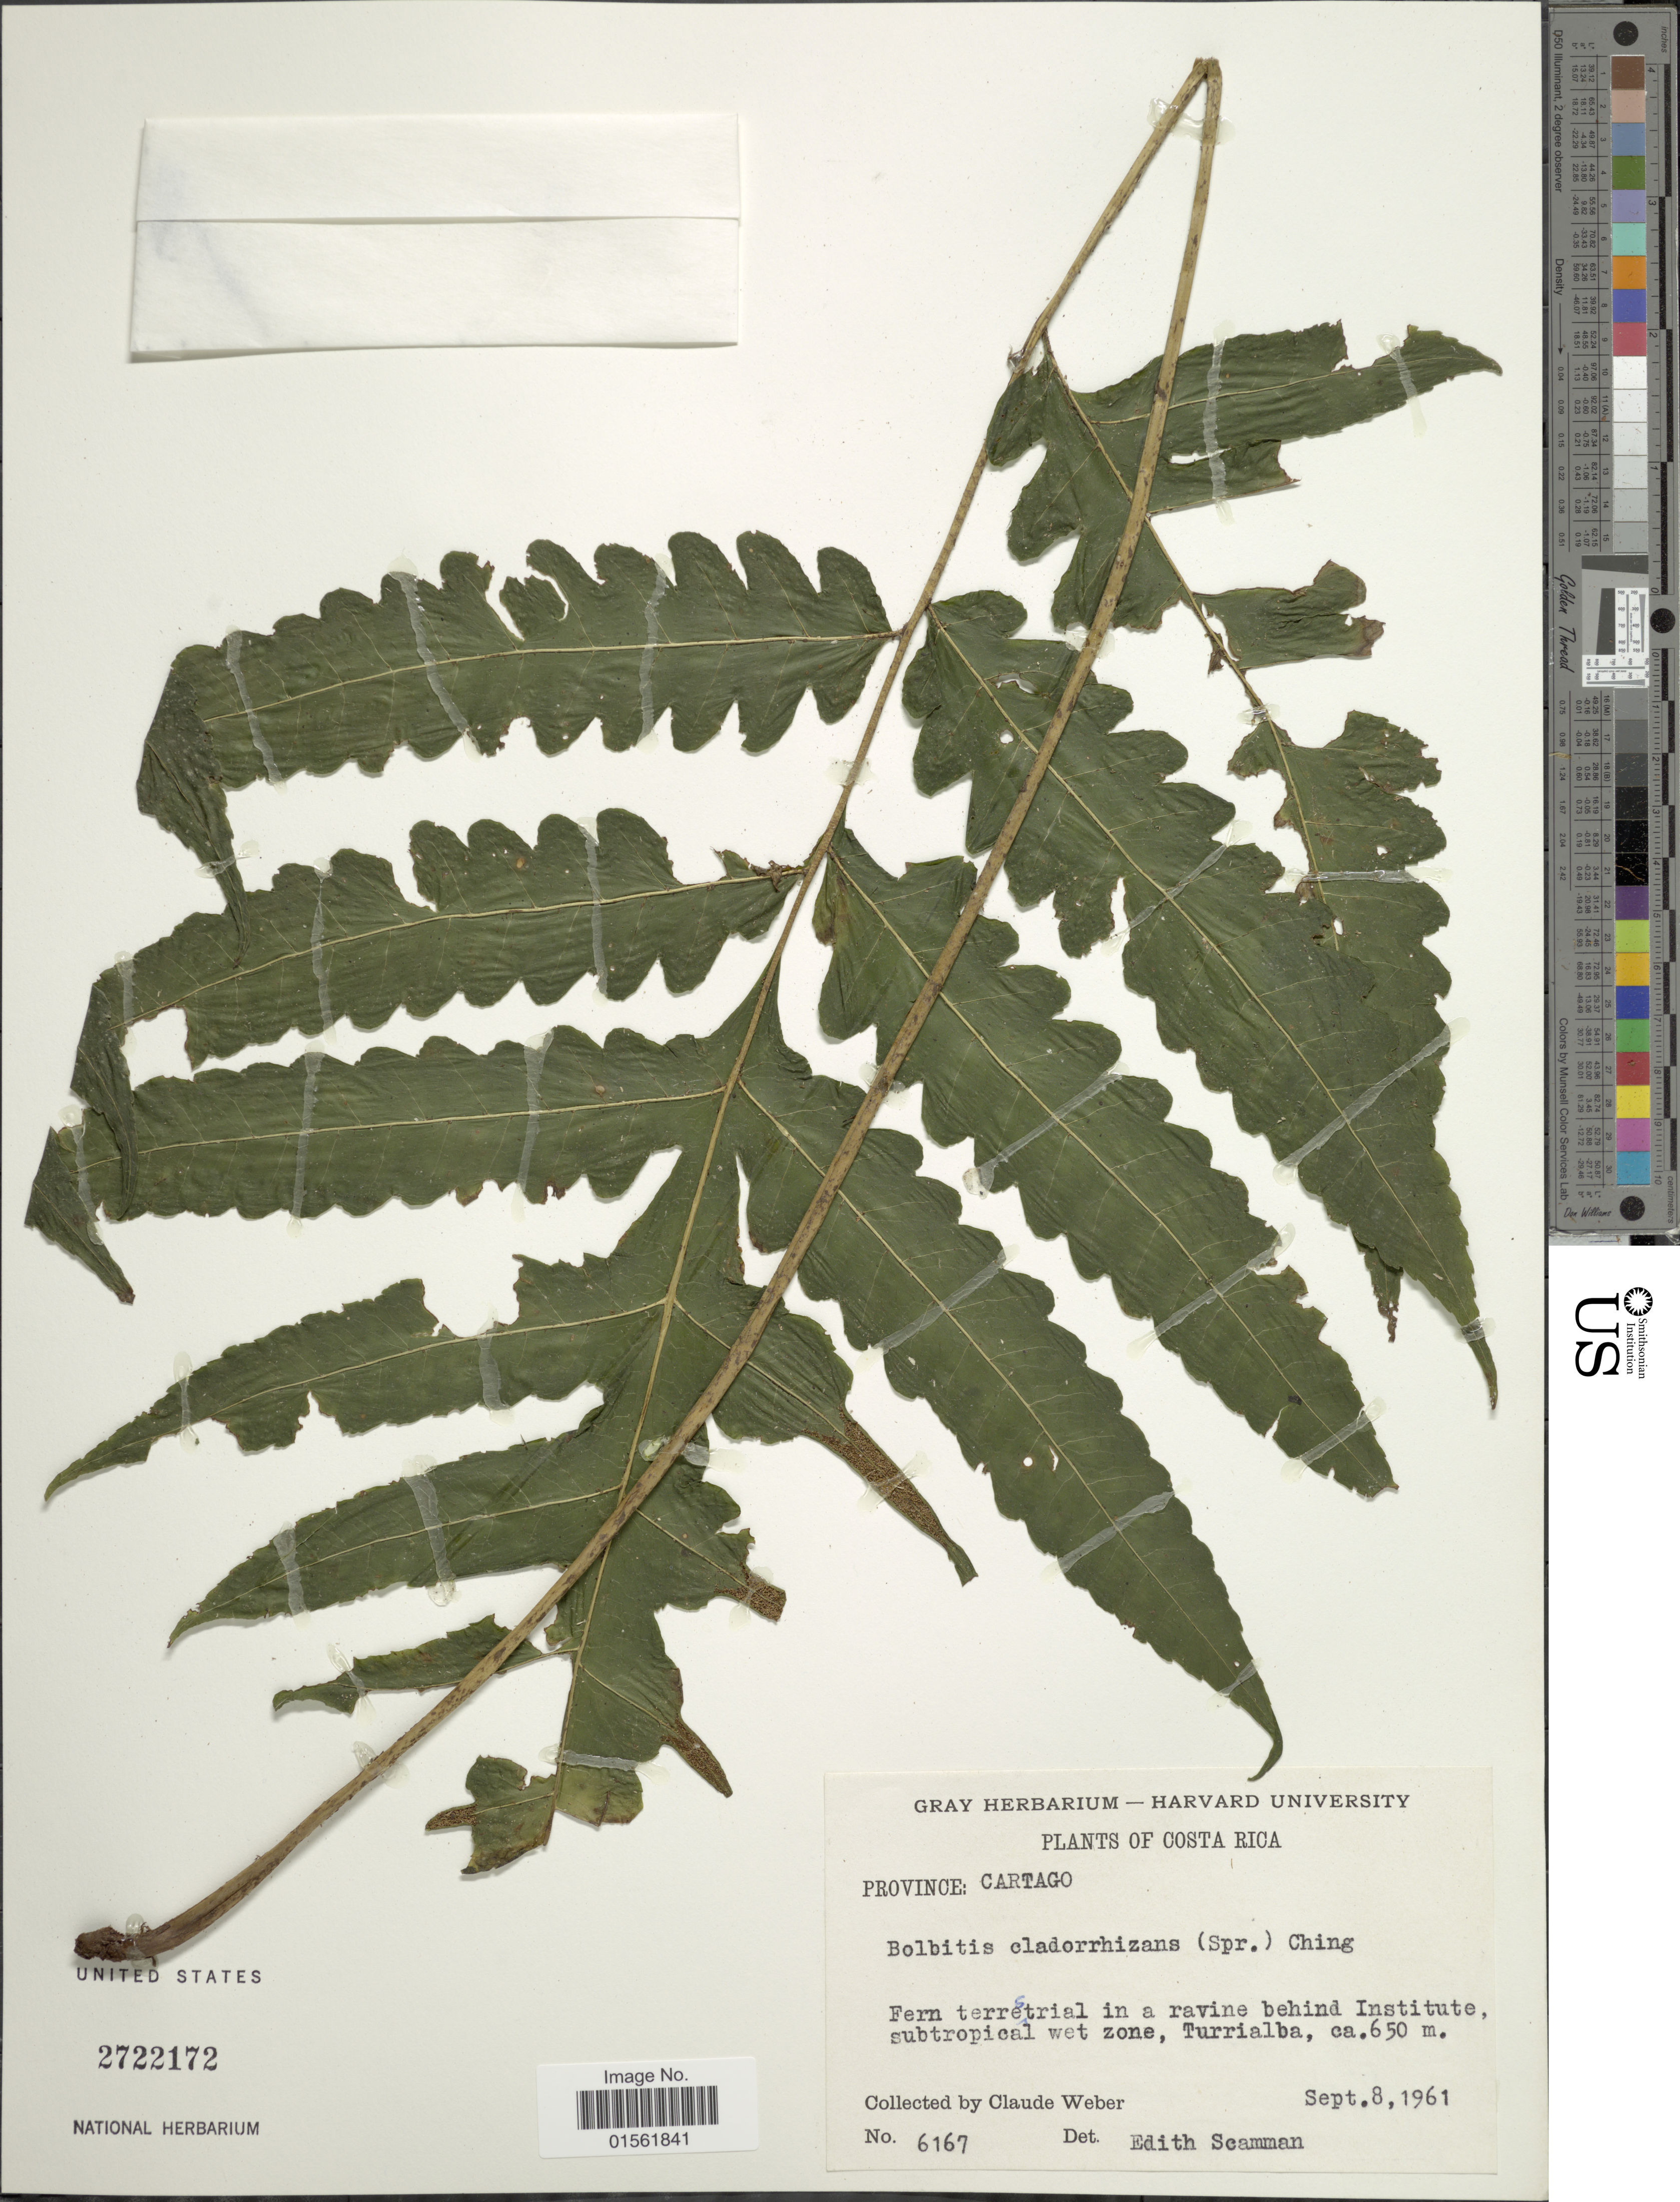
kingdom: Plantae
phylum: Tracheophyta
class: Polypodiopsida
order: Polypodiales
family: Dryopteridaceae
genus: Bolbitis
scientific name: Bolbitis portoricensis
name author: (Spreng.) Hennipman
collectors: C. Weber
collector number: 6167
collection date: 1961-09-08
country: Costa Rica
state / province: Cartago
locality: In a ravine behind Institute, subtropical wet zone, Turrialba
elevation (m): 650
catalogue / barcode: US 2722172